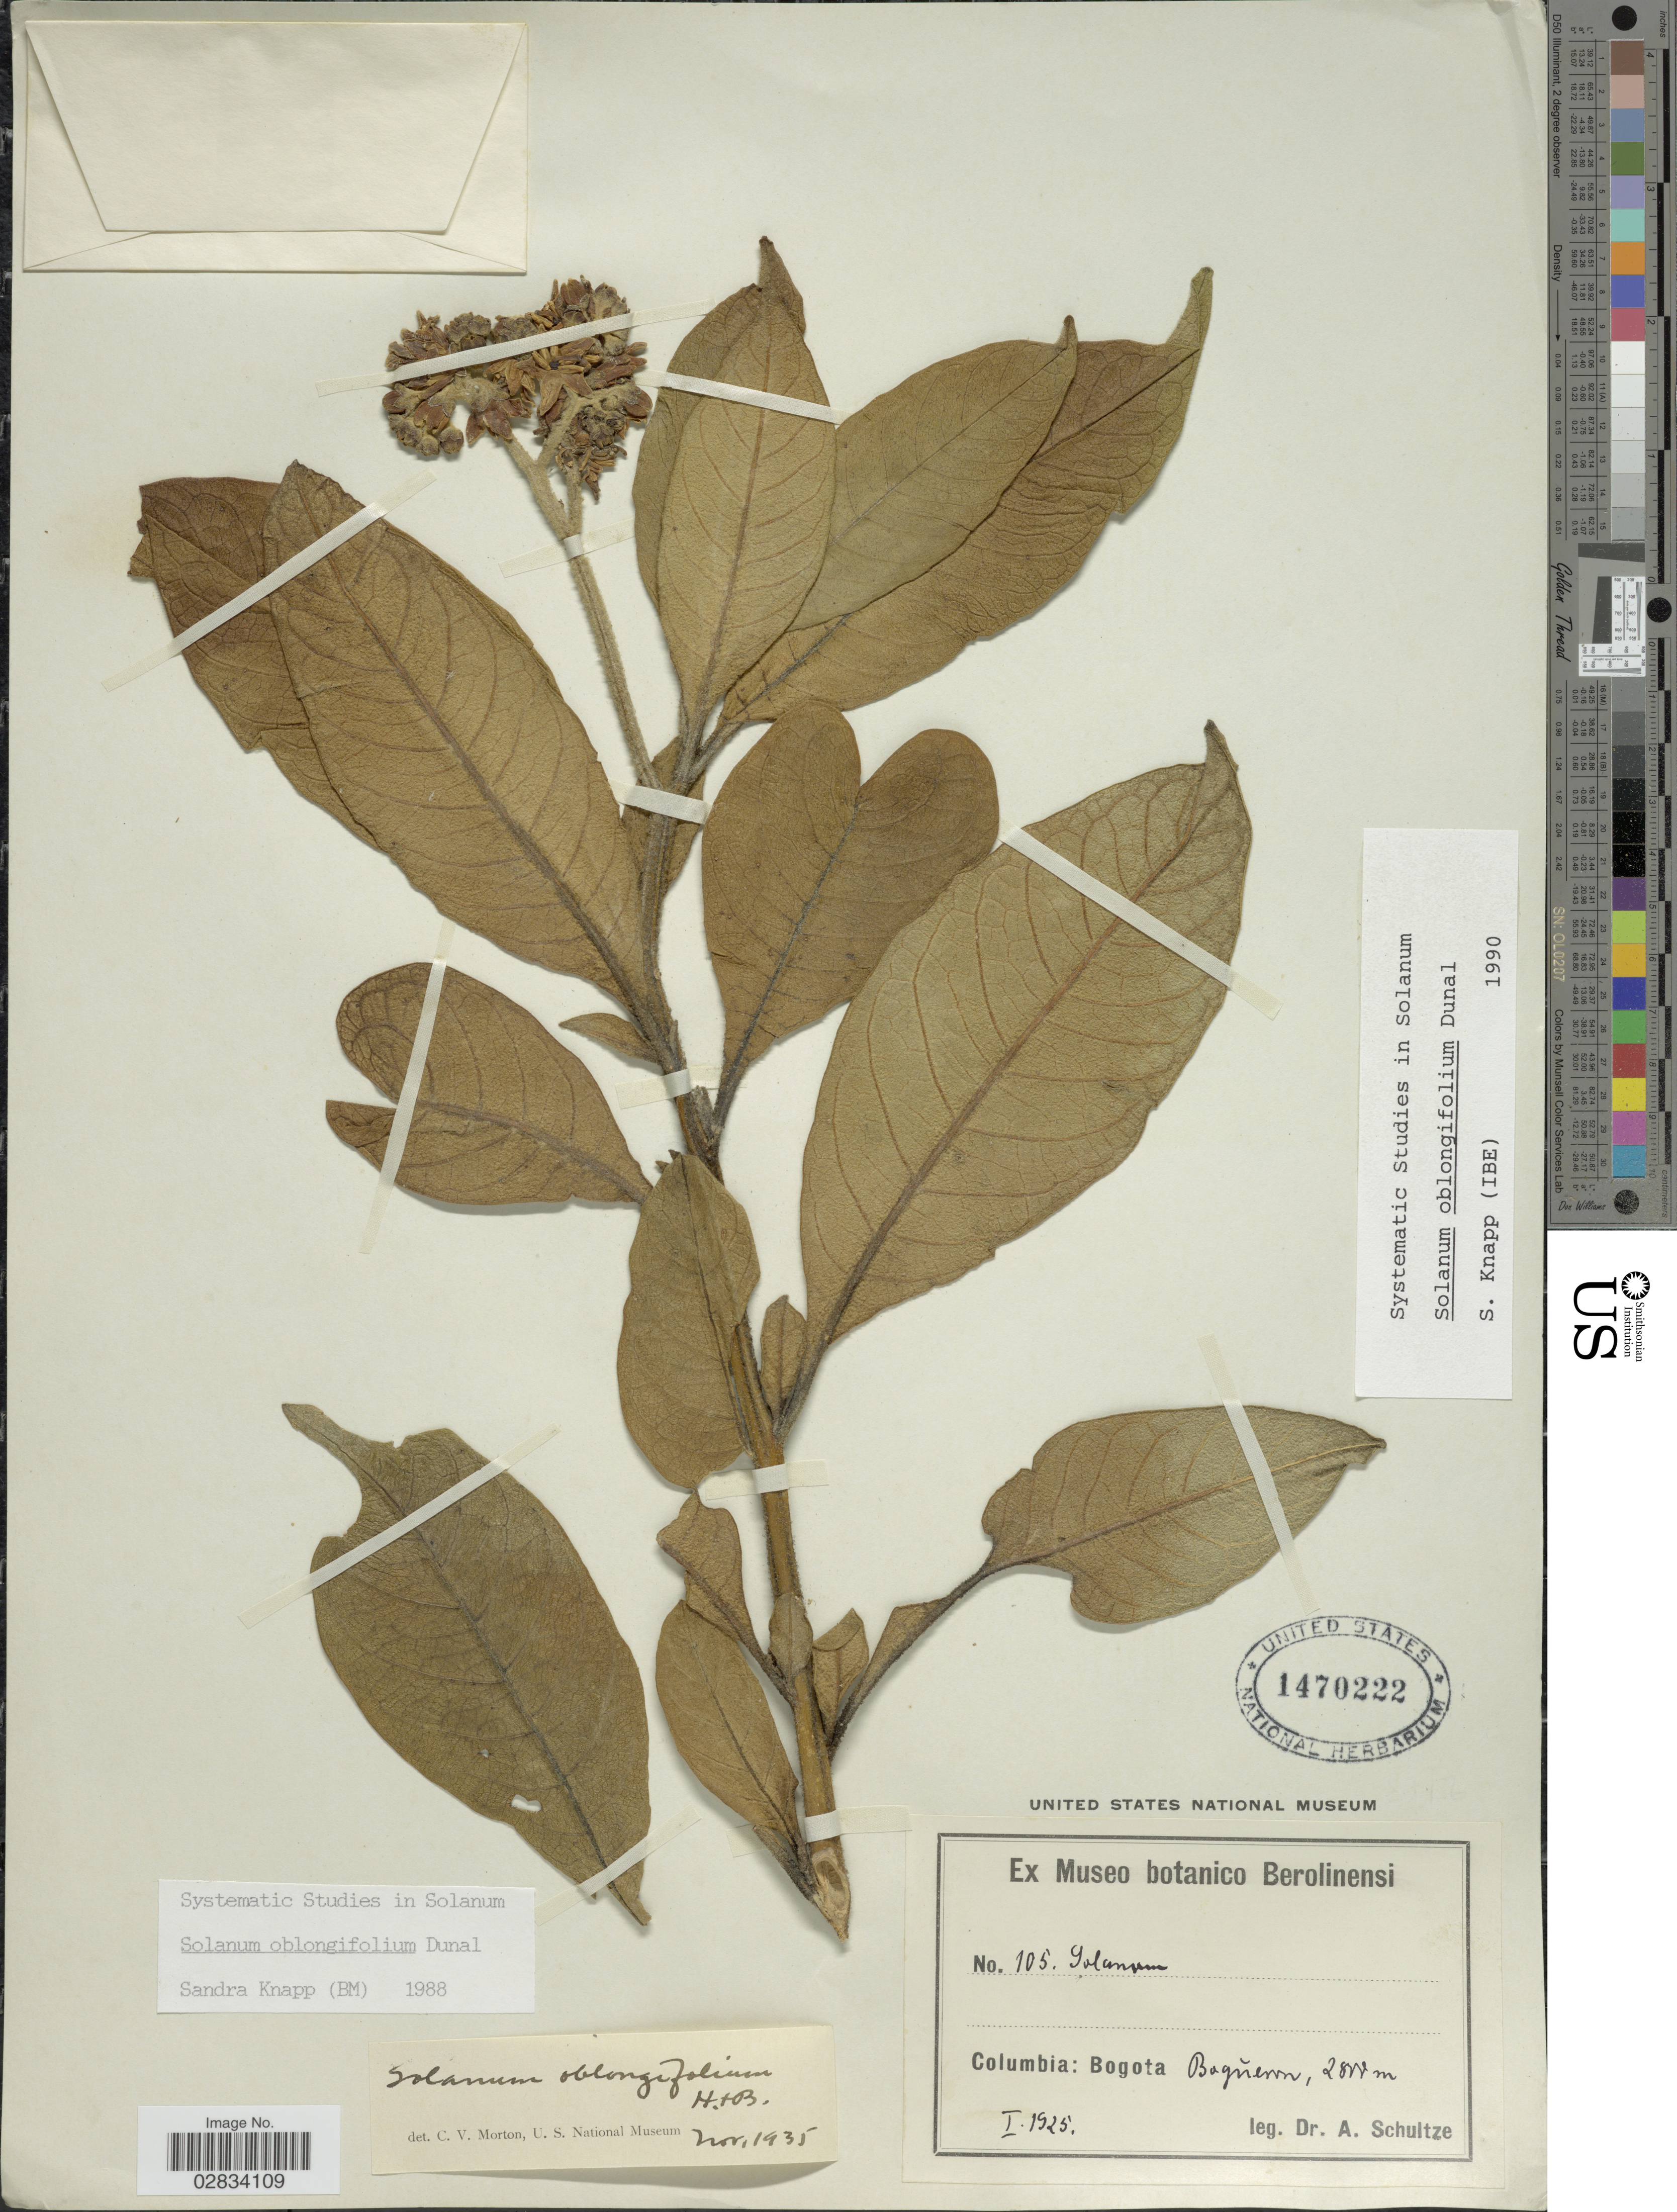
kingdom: Plantae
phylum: Tracheophyta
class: Magnoliopsida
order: Solanales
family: Solanaceae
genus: Solanum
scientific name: Solanum oblongifolium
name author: Duval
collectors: A. Schultze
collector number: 105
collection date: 1925-01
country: Colombia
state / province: Bogota D.C.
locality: Bogota Boquéron.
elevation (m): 2800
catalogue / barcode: US 1470222